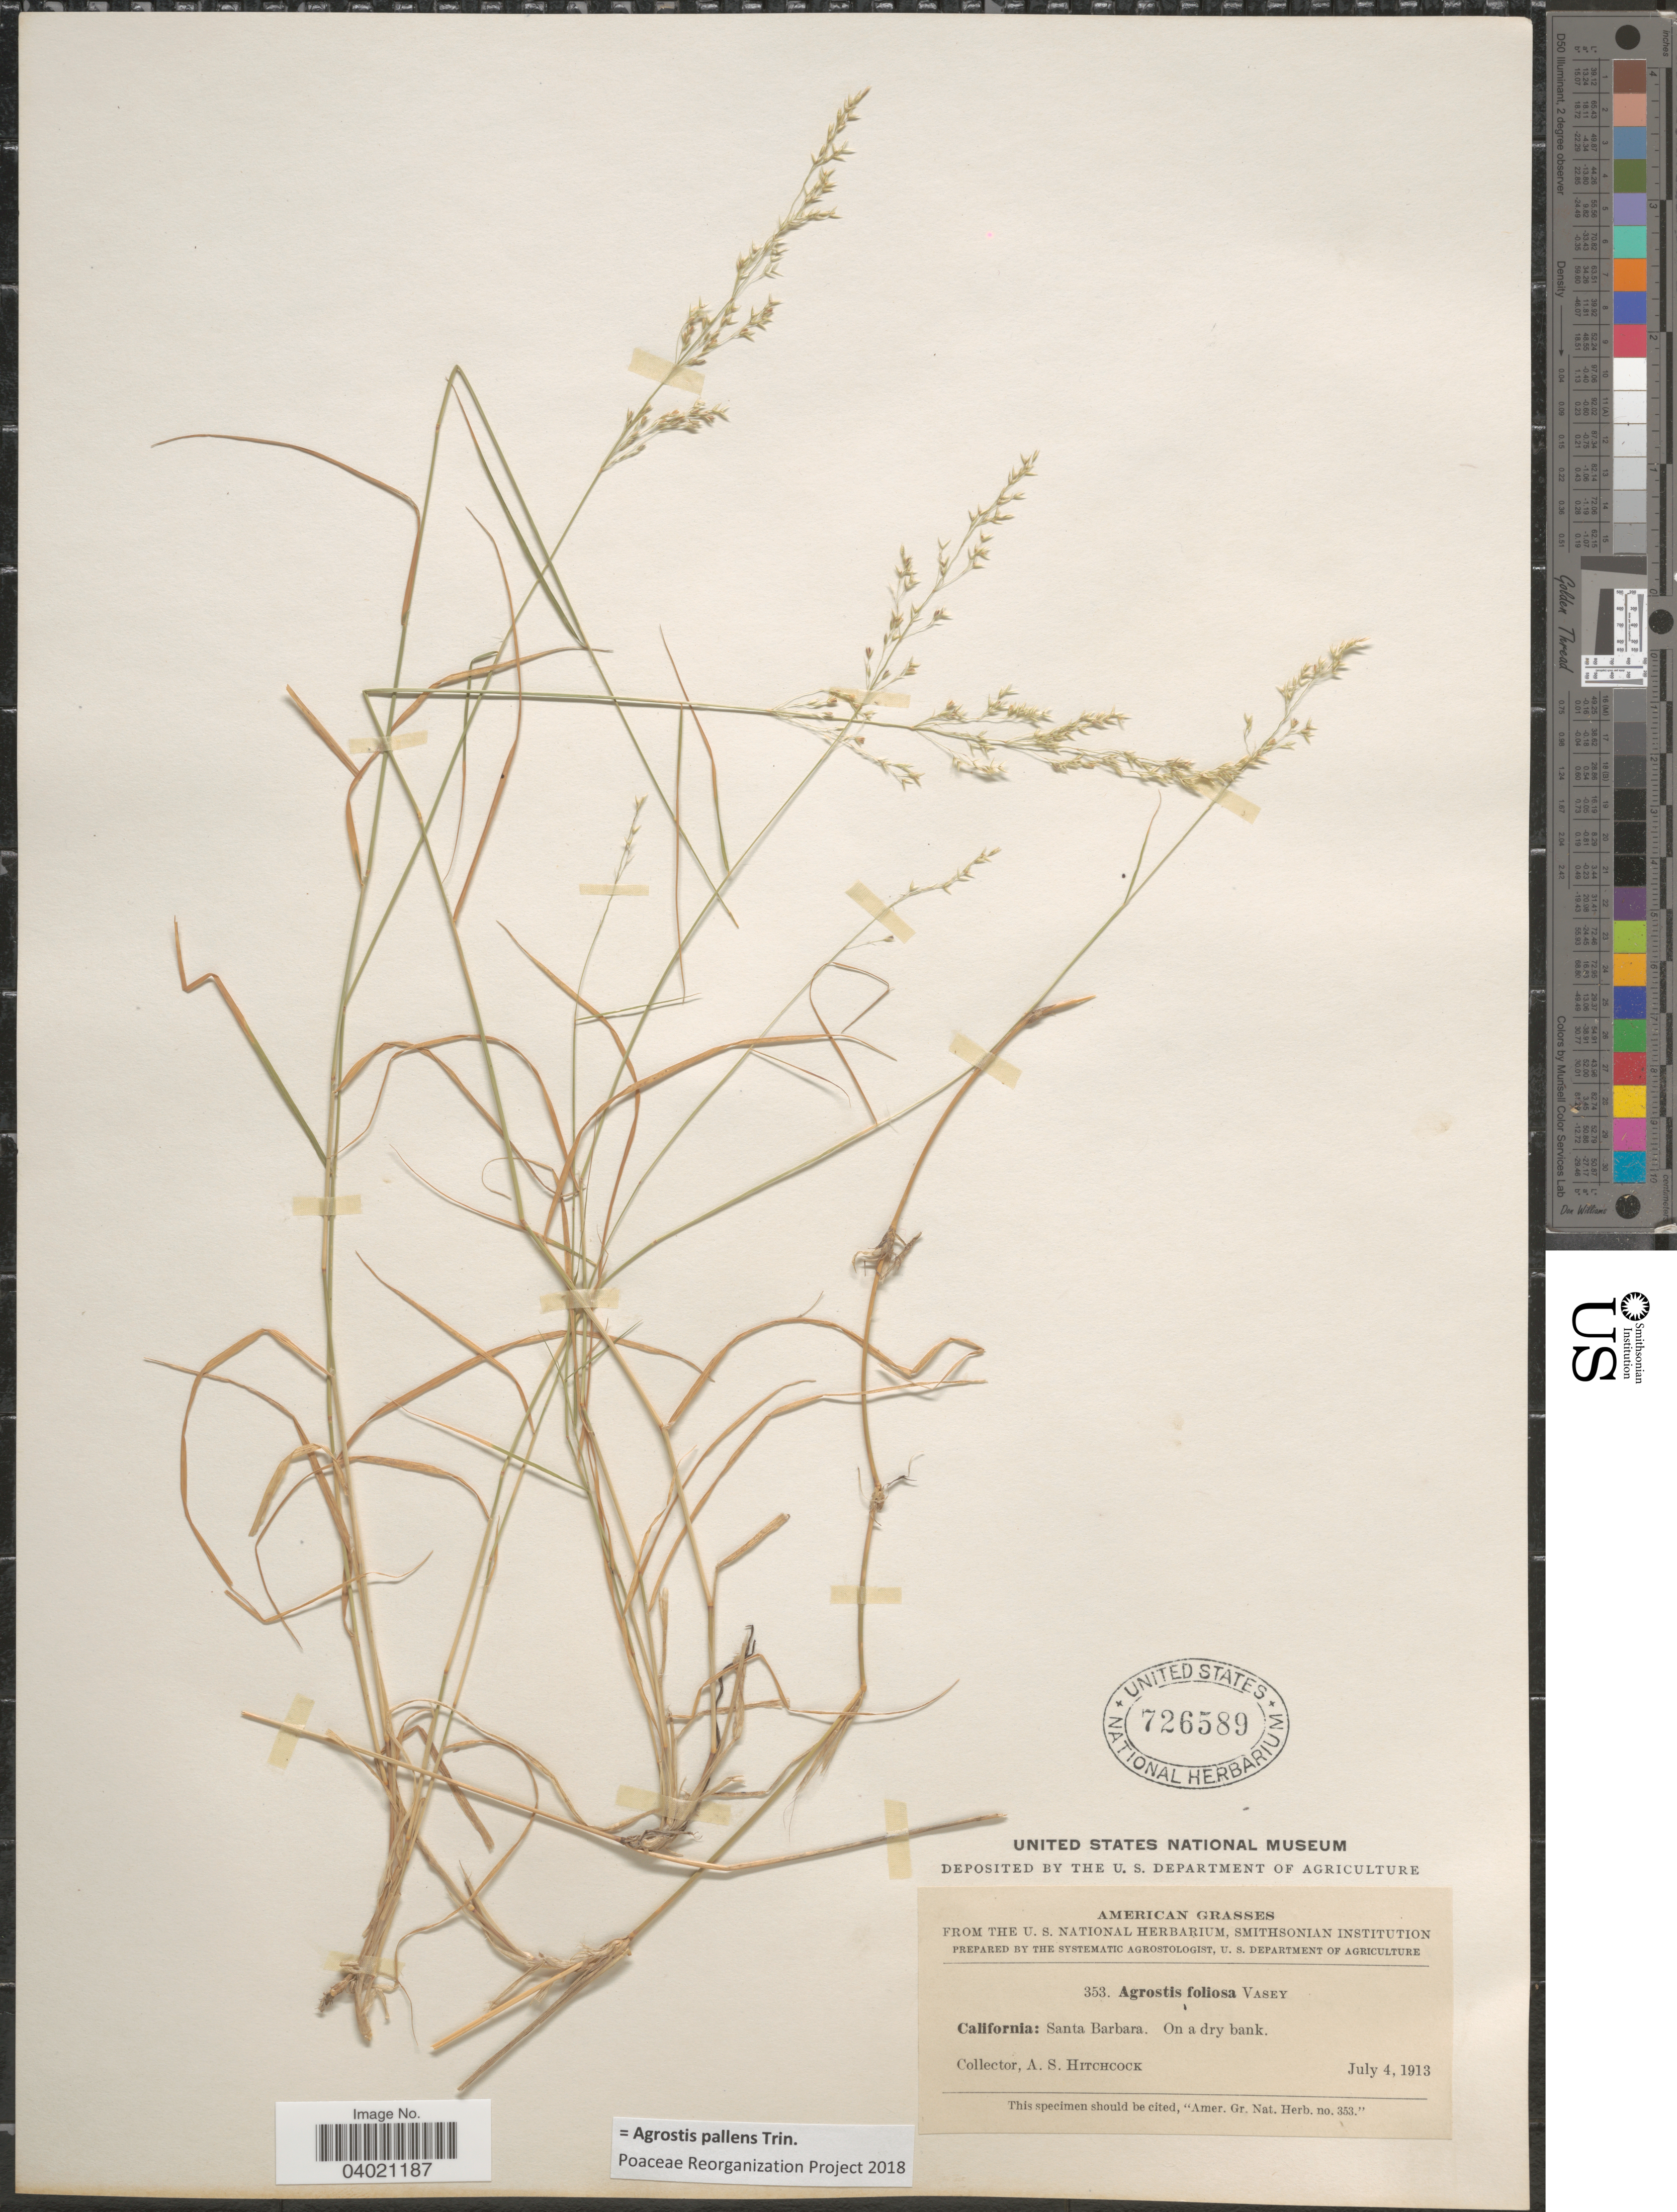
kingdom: Plantae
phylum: Tracheophyta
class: Liliopsida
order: Poales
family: Poaceae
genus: Agrostis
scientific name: Agrostis pallens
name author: Trin.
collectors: A. S. Hitchcock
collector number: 353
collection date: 1913-07-04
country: United States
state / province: California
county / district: Santa Barbara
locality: Santa Barbara.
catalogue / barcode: US 726589